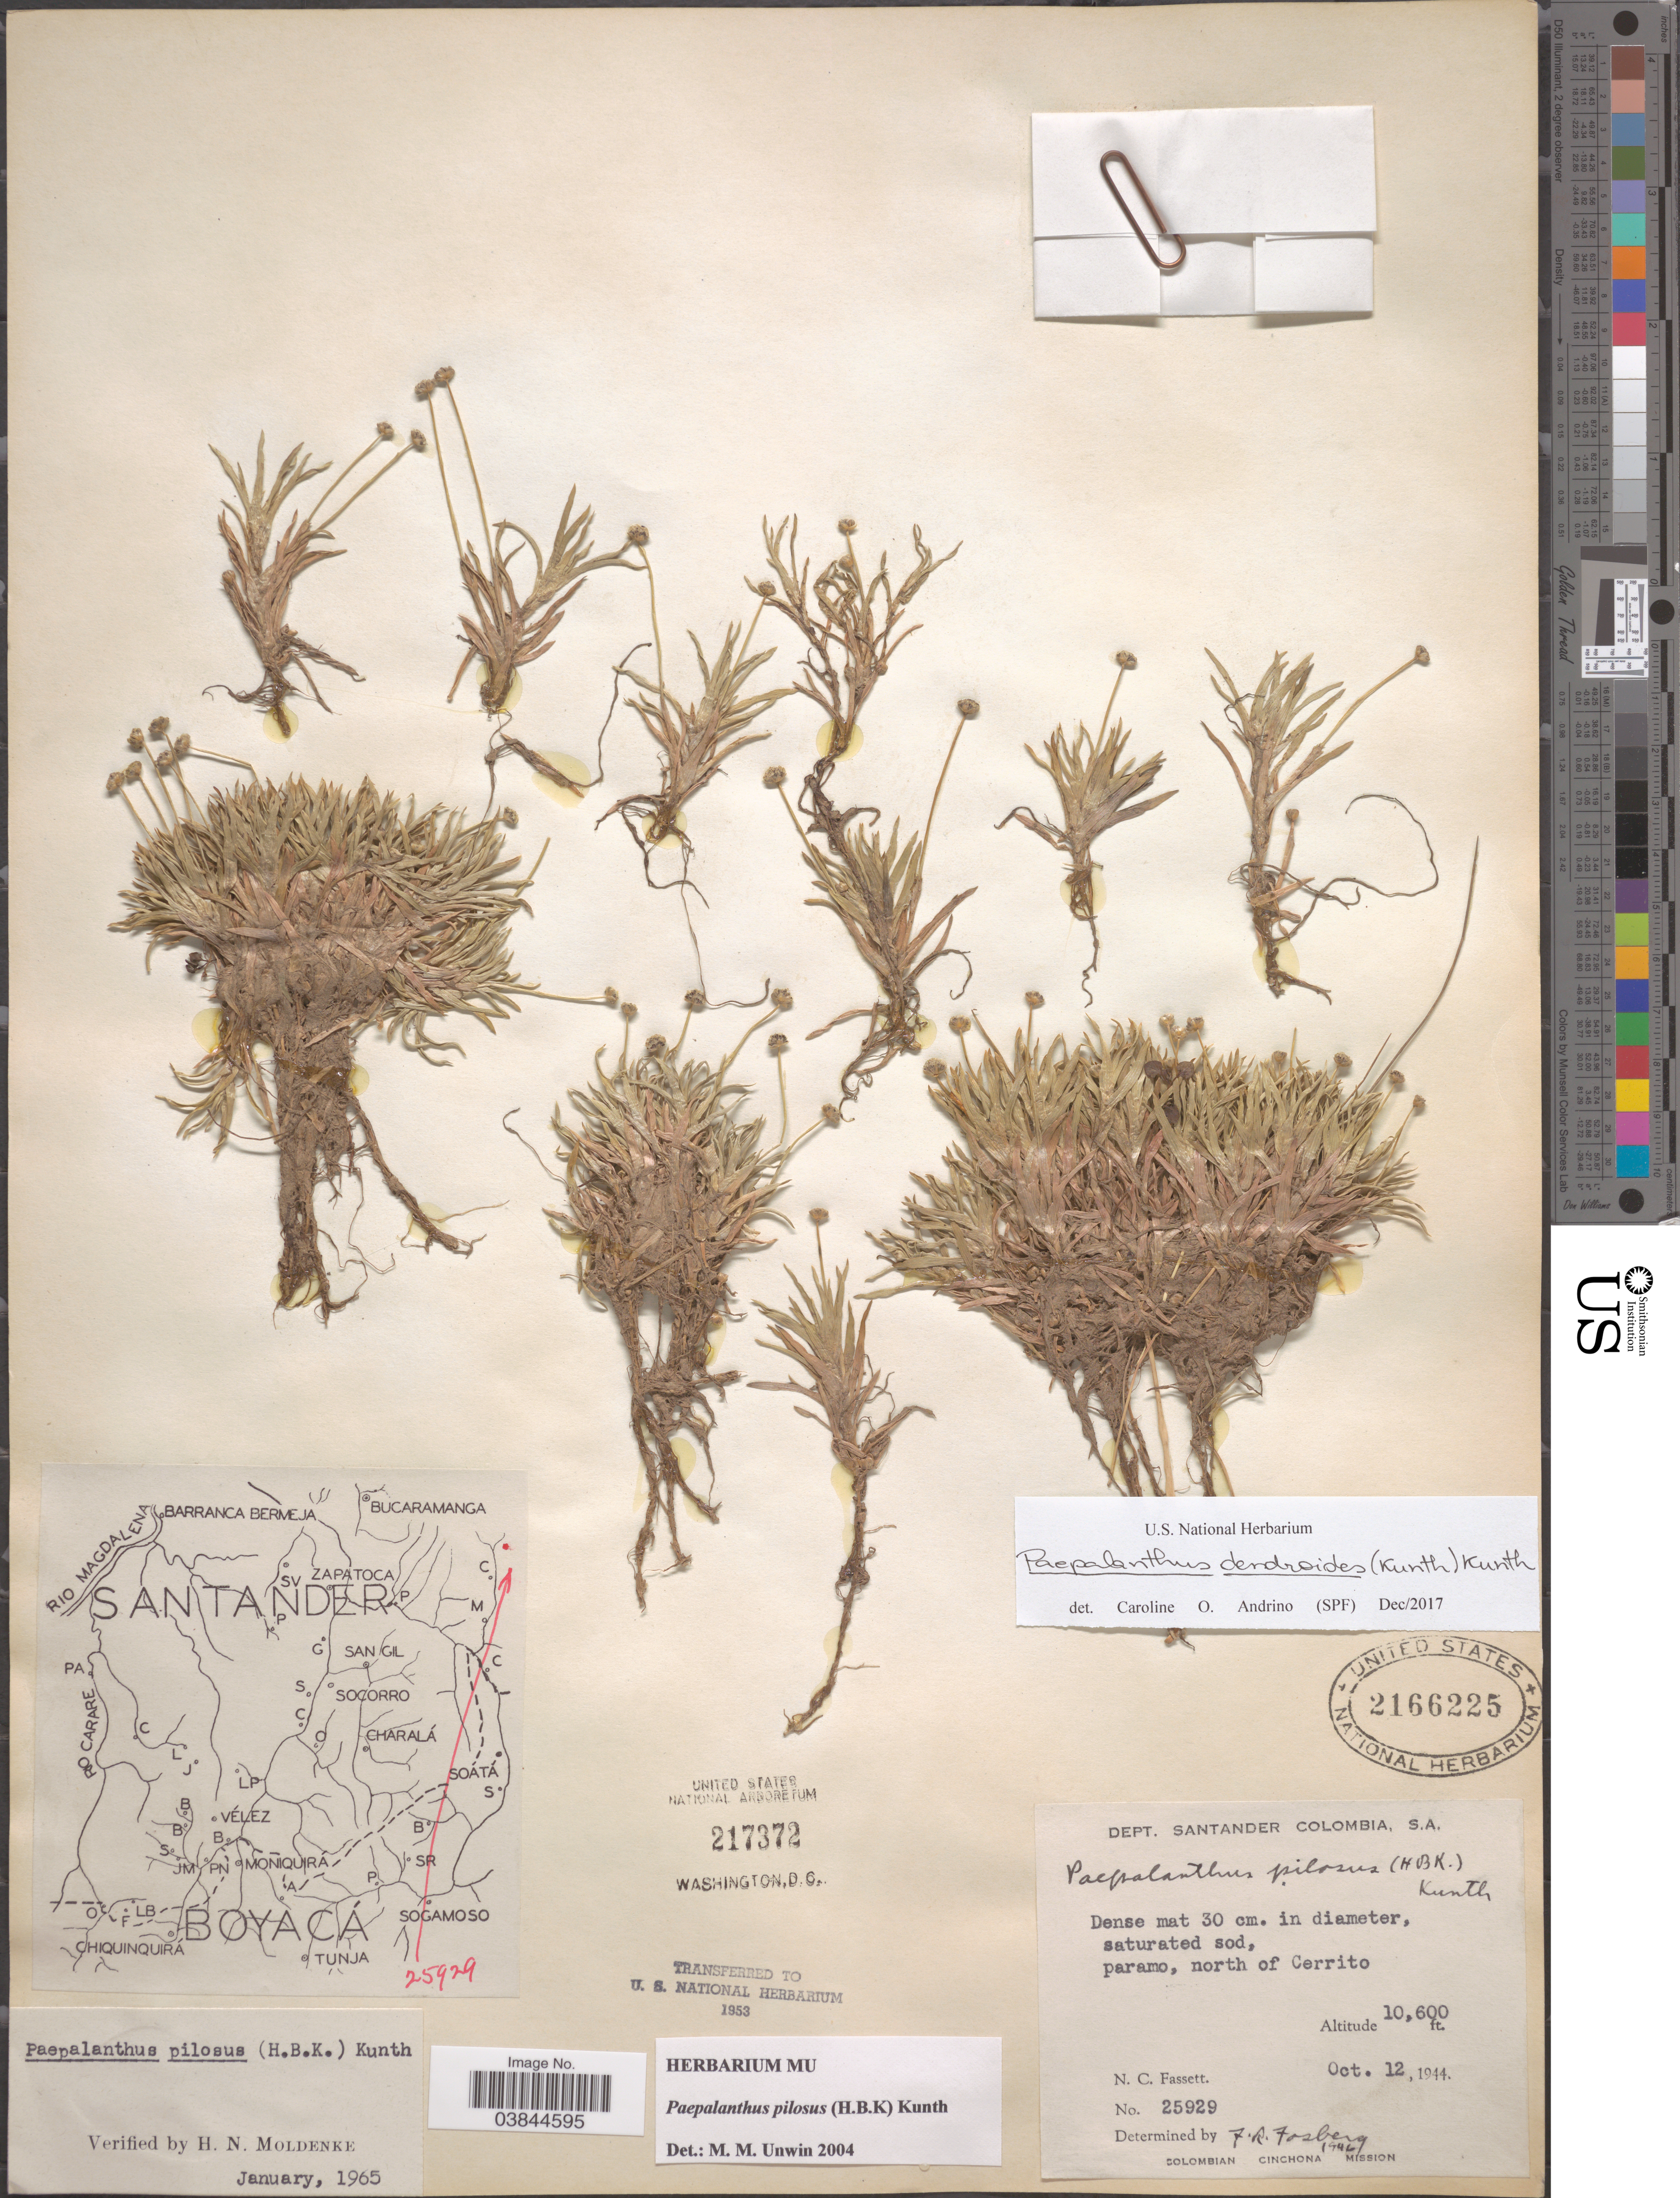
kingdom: Plantae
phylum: Tracheophyta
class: Liliopsida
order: Poales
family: Eriocaulaceae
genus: Paepalanthus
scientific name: Paepalanthus dendroides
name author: (Kunth) Kunth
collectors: N. C. Fassett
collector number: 25929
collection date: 1944-10-12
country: Colombia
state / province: Santander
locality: Dept. Santander. North of Cerrito.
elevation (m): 3231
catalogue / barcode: US 2166225